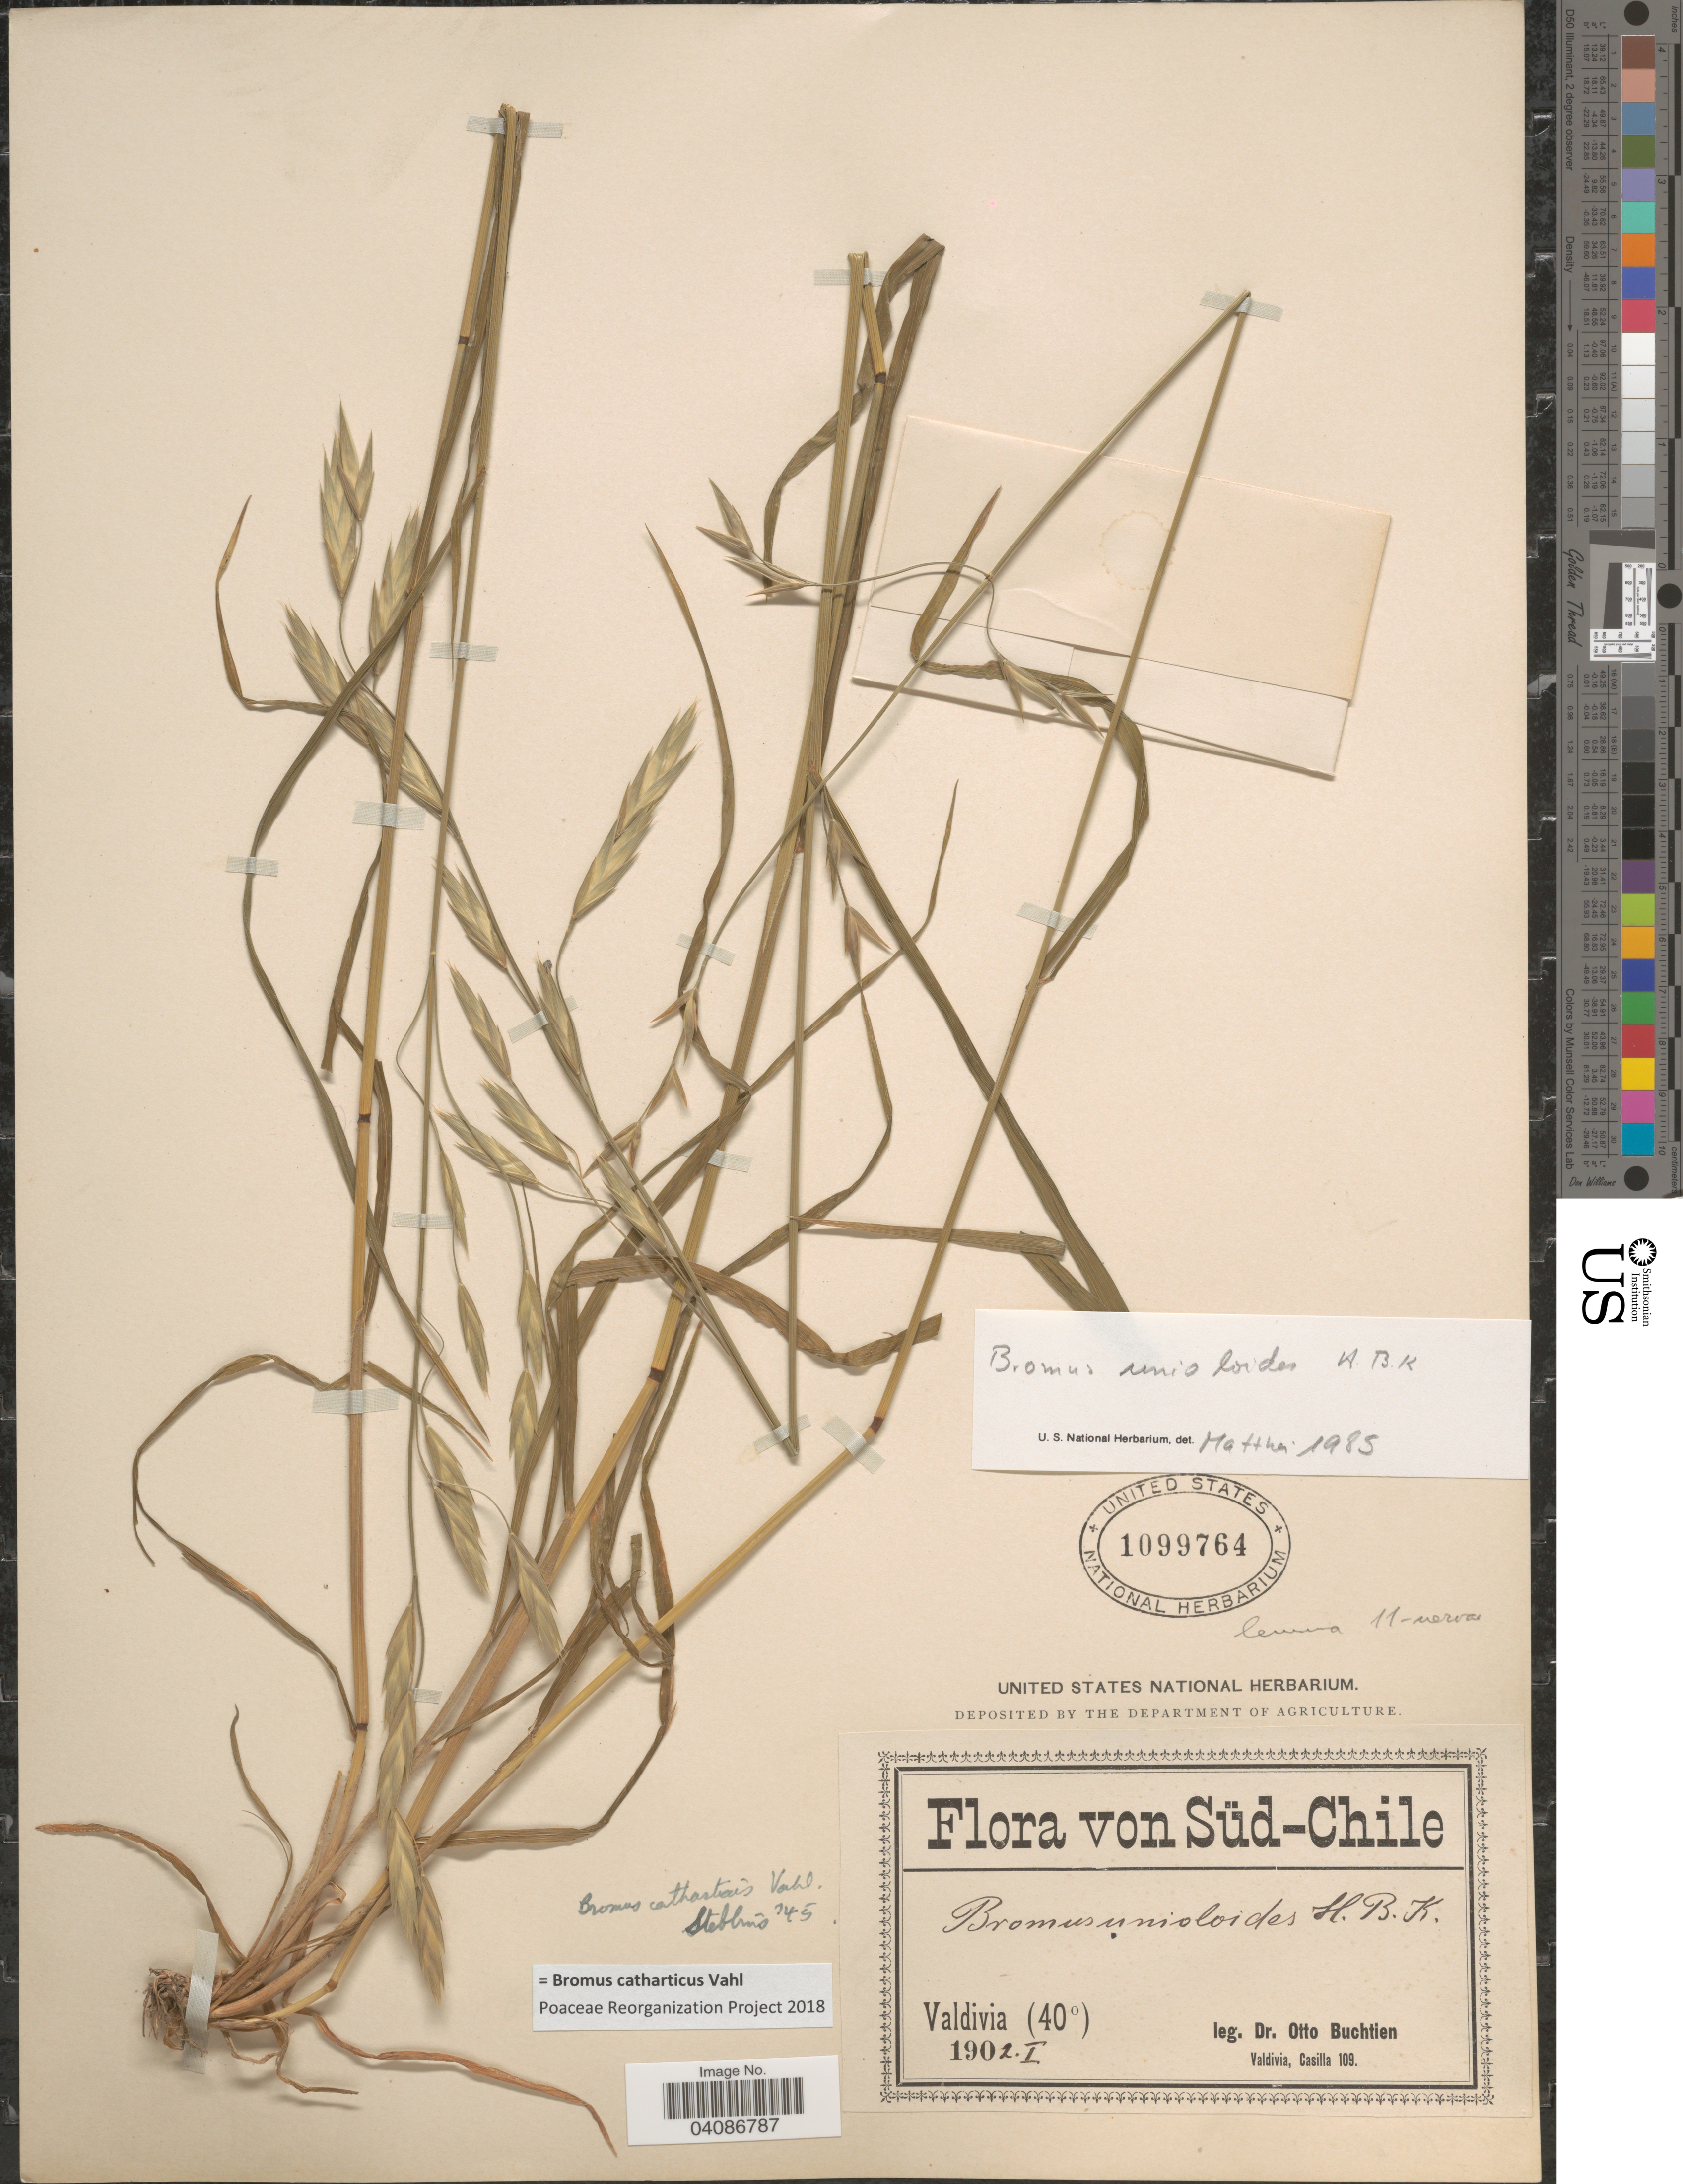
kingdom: Plantae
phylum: Tracheophyta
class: Liliopsida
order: Poales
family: Poaceae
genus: Bromus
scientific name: Bromus catharticus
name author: Vahl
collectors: O. Buchtien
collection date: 1902-01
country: Chile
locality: Süd-Chile. Valdivia (40º).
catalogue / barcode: US 1099764